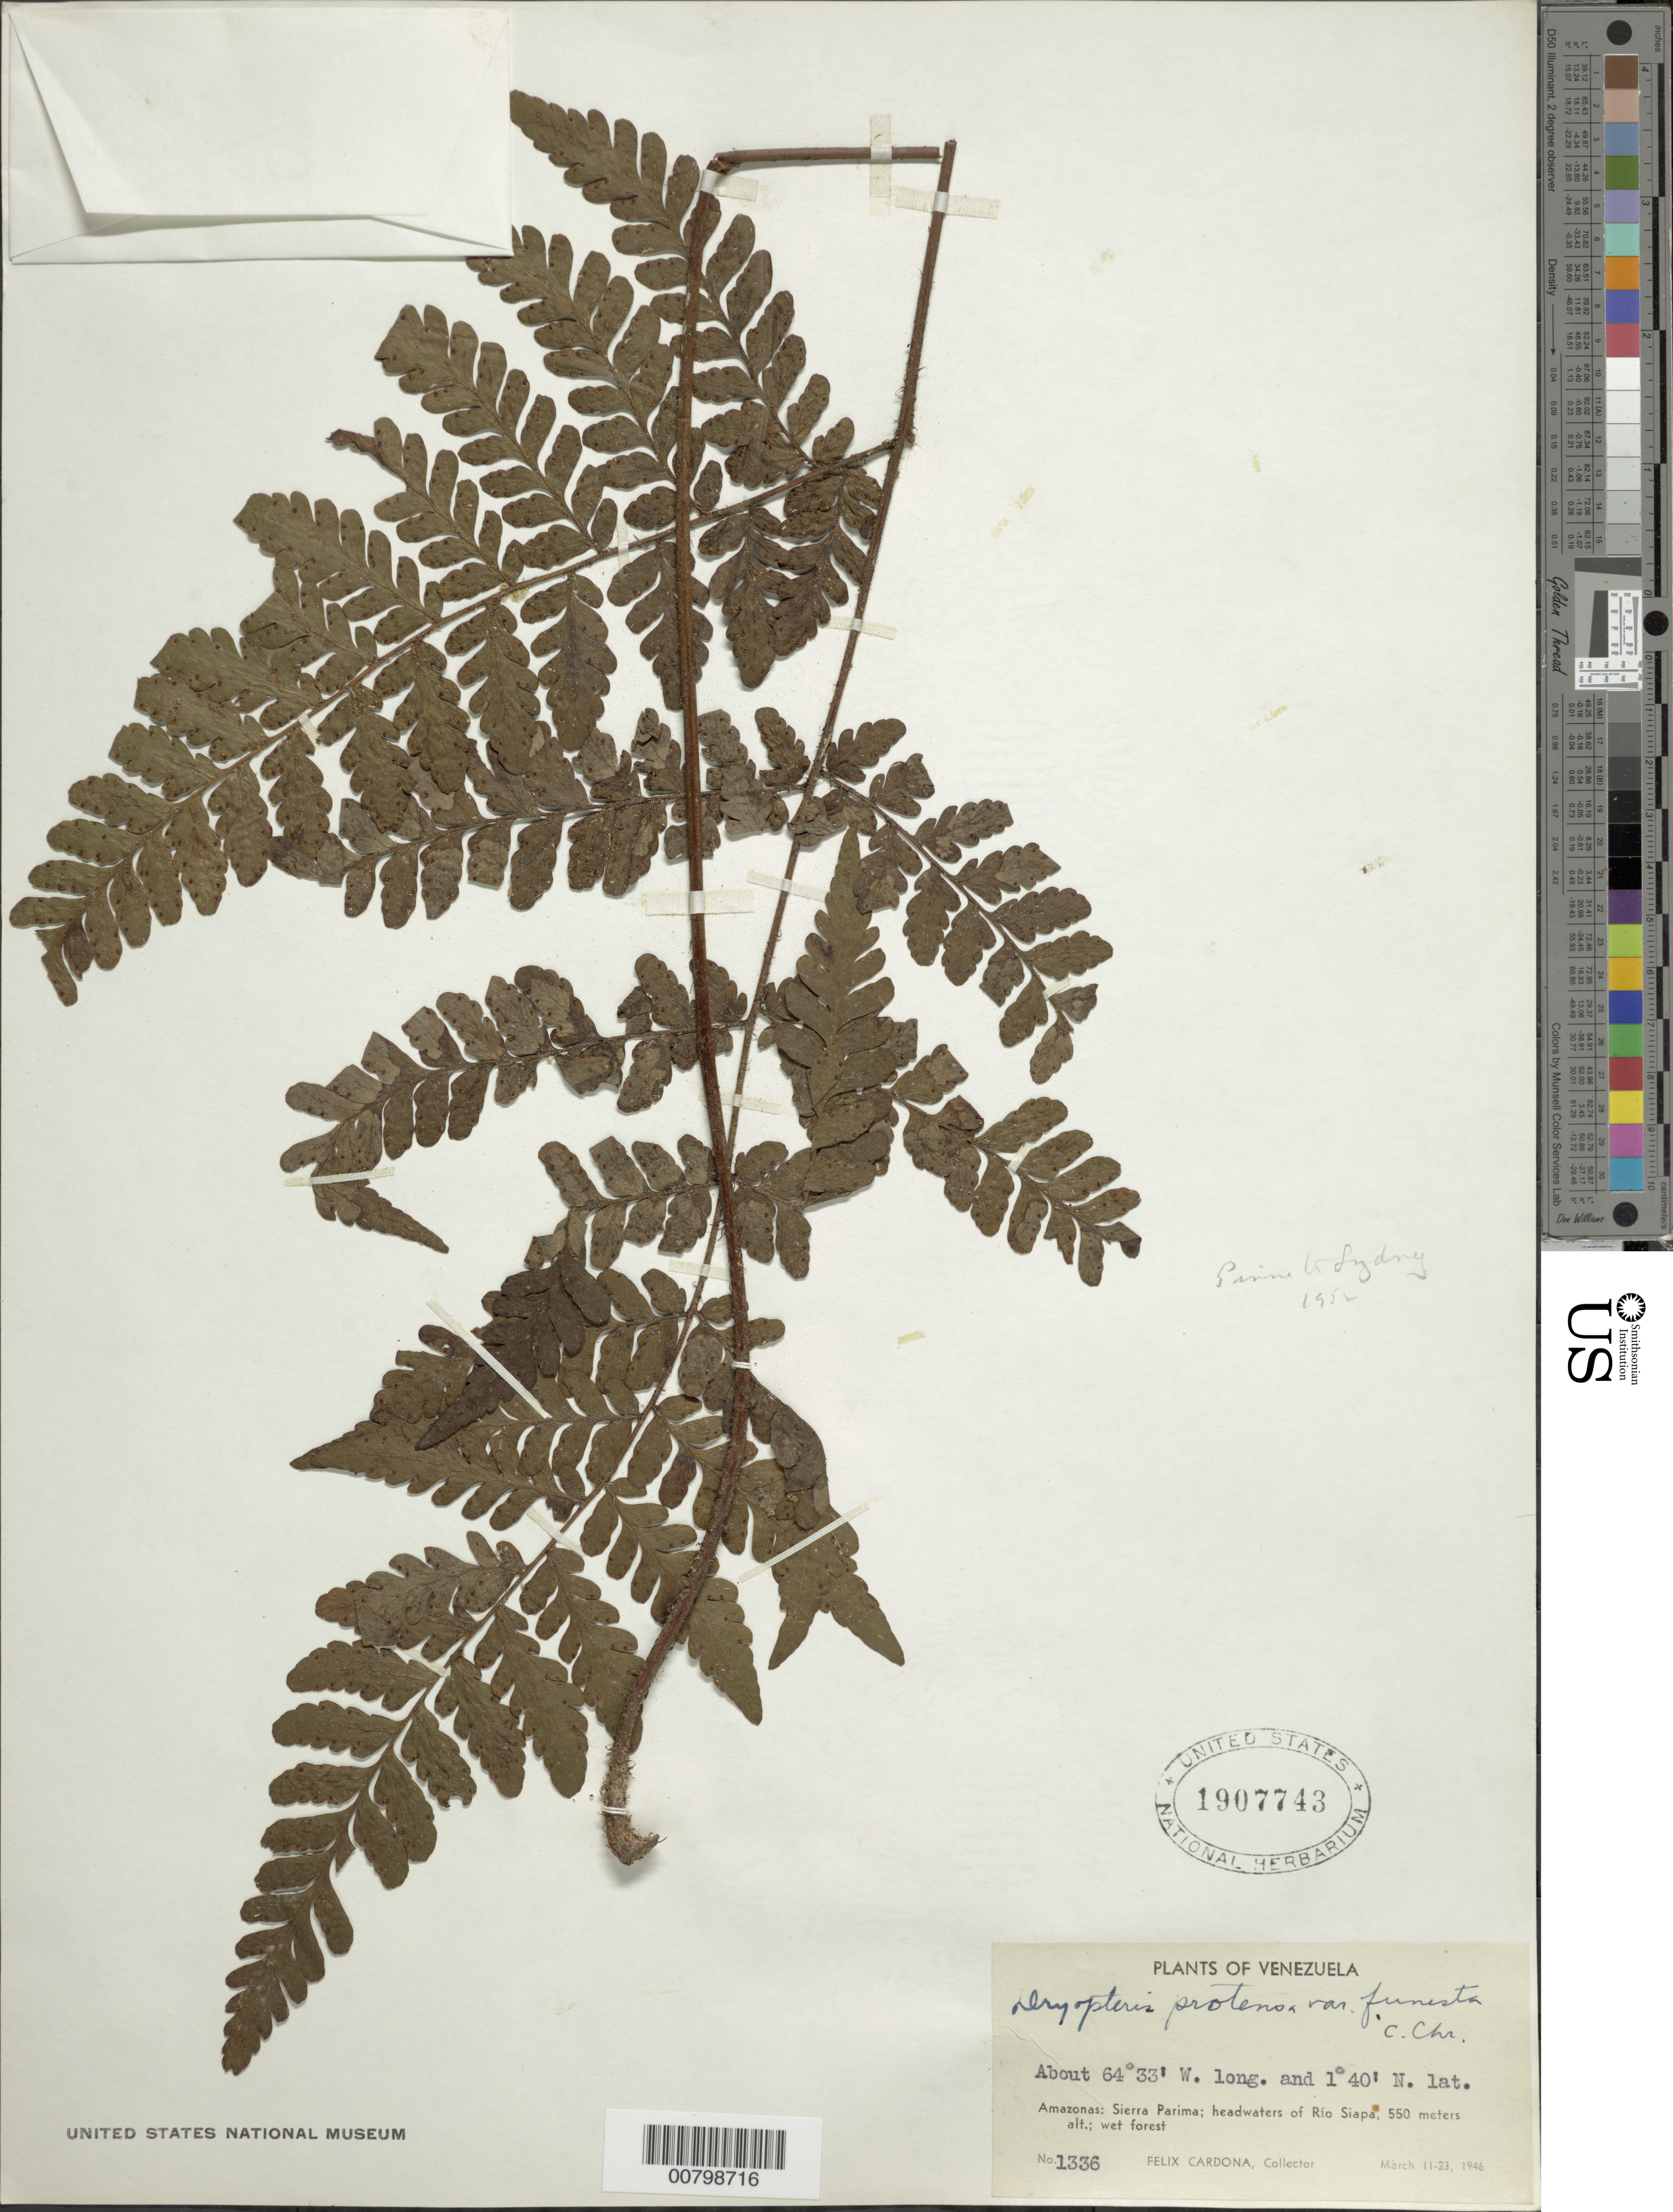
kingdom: Plantae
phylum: Tracheophyta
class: Polypodiopsida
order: Polypodiales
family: Tectariaceae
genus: Triplophyllum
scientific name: Triplophyllum funestum var. funestum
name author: (Kunze) Holttum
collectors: F. Cardona Puig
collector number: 1336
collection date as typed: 11-Mar-46 to 23-Mar-46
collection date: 1946-03-11/1946-03-23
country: Venezuela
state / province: Amazonas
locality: Sierra Parima, headwaters of Río Siapa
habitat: Wet forest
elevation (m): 550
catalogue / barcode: US 1907743